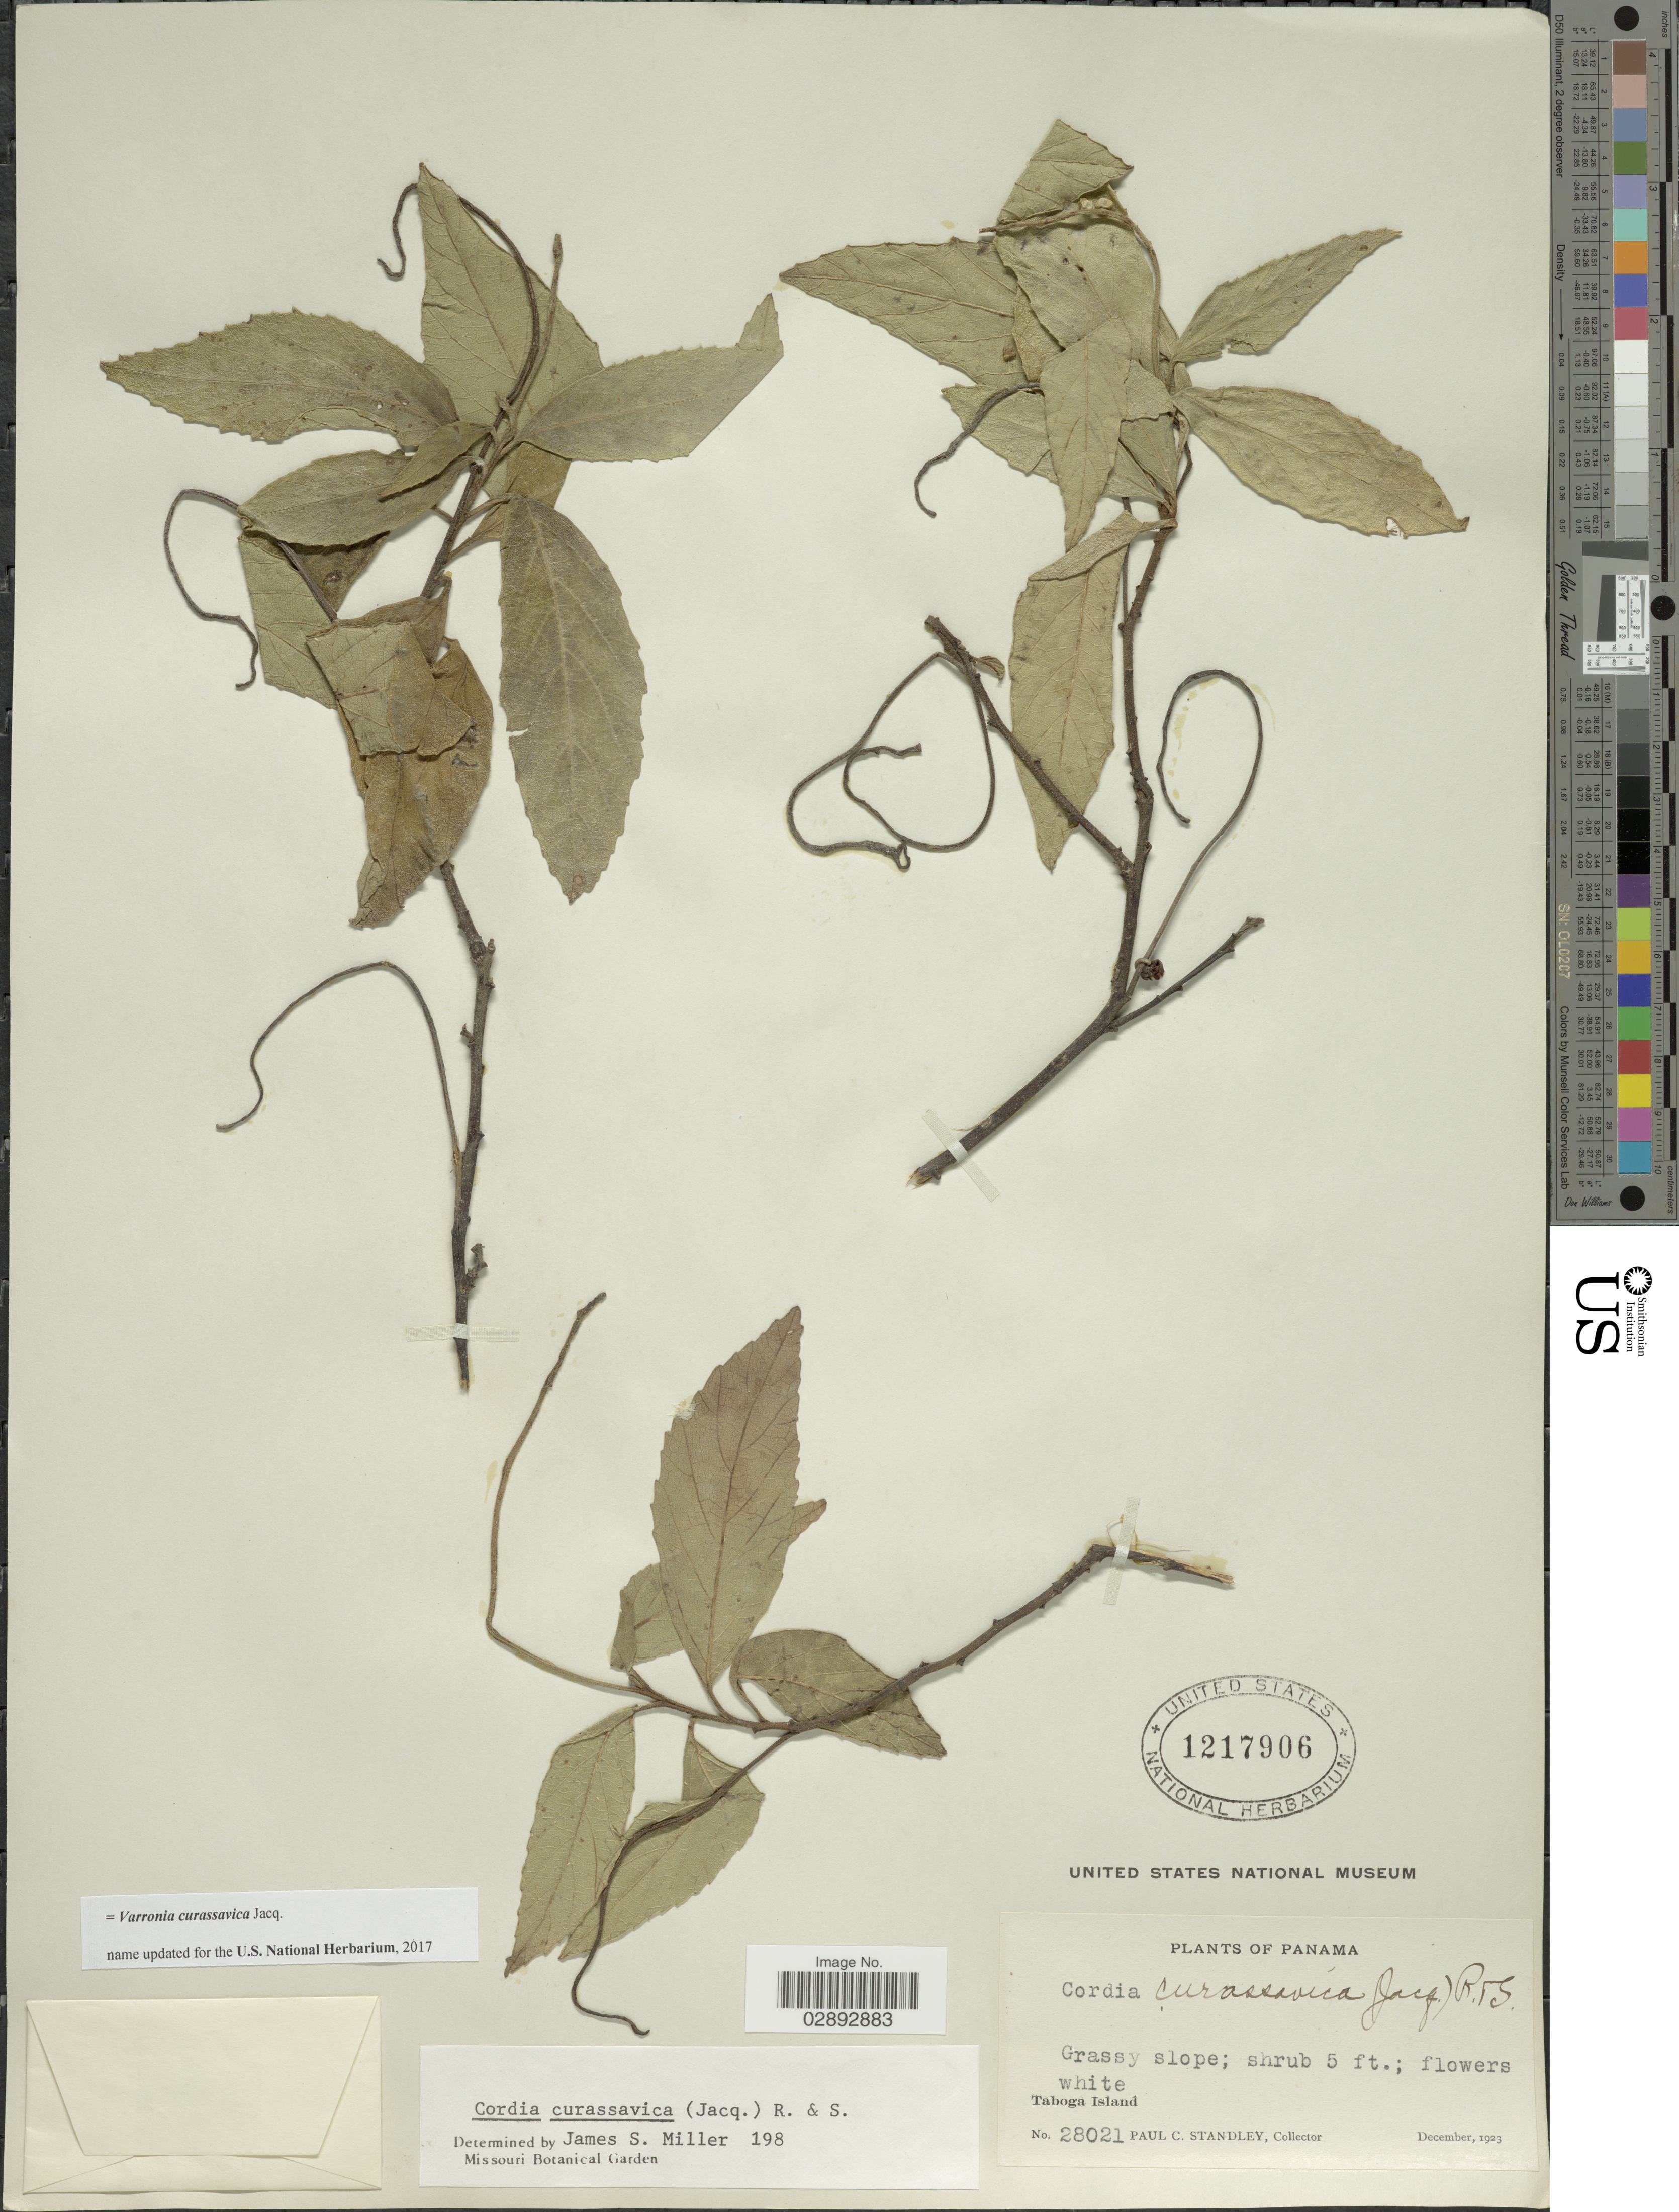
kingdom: Plantae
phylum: Tracheophyta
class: Magnoliopsida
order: Boraginales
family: Cordiaceae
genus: Varronia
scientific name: Varronia curassavica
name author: Jacq.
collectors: P. C. Standley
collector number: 28021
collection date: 1923-12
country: Panama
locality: Taboga Island.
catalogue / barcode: US 1217906